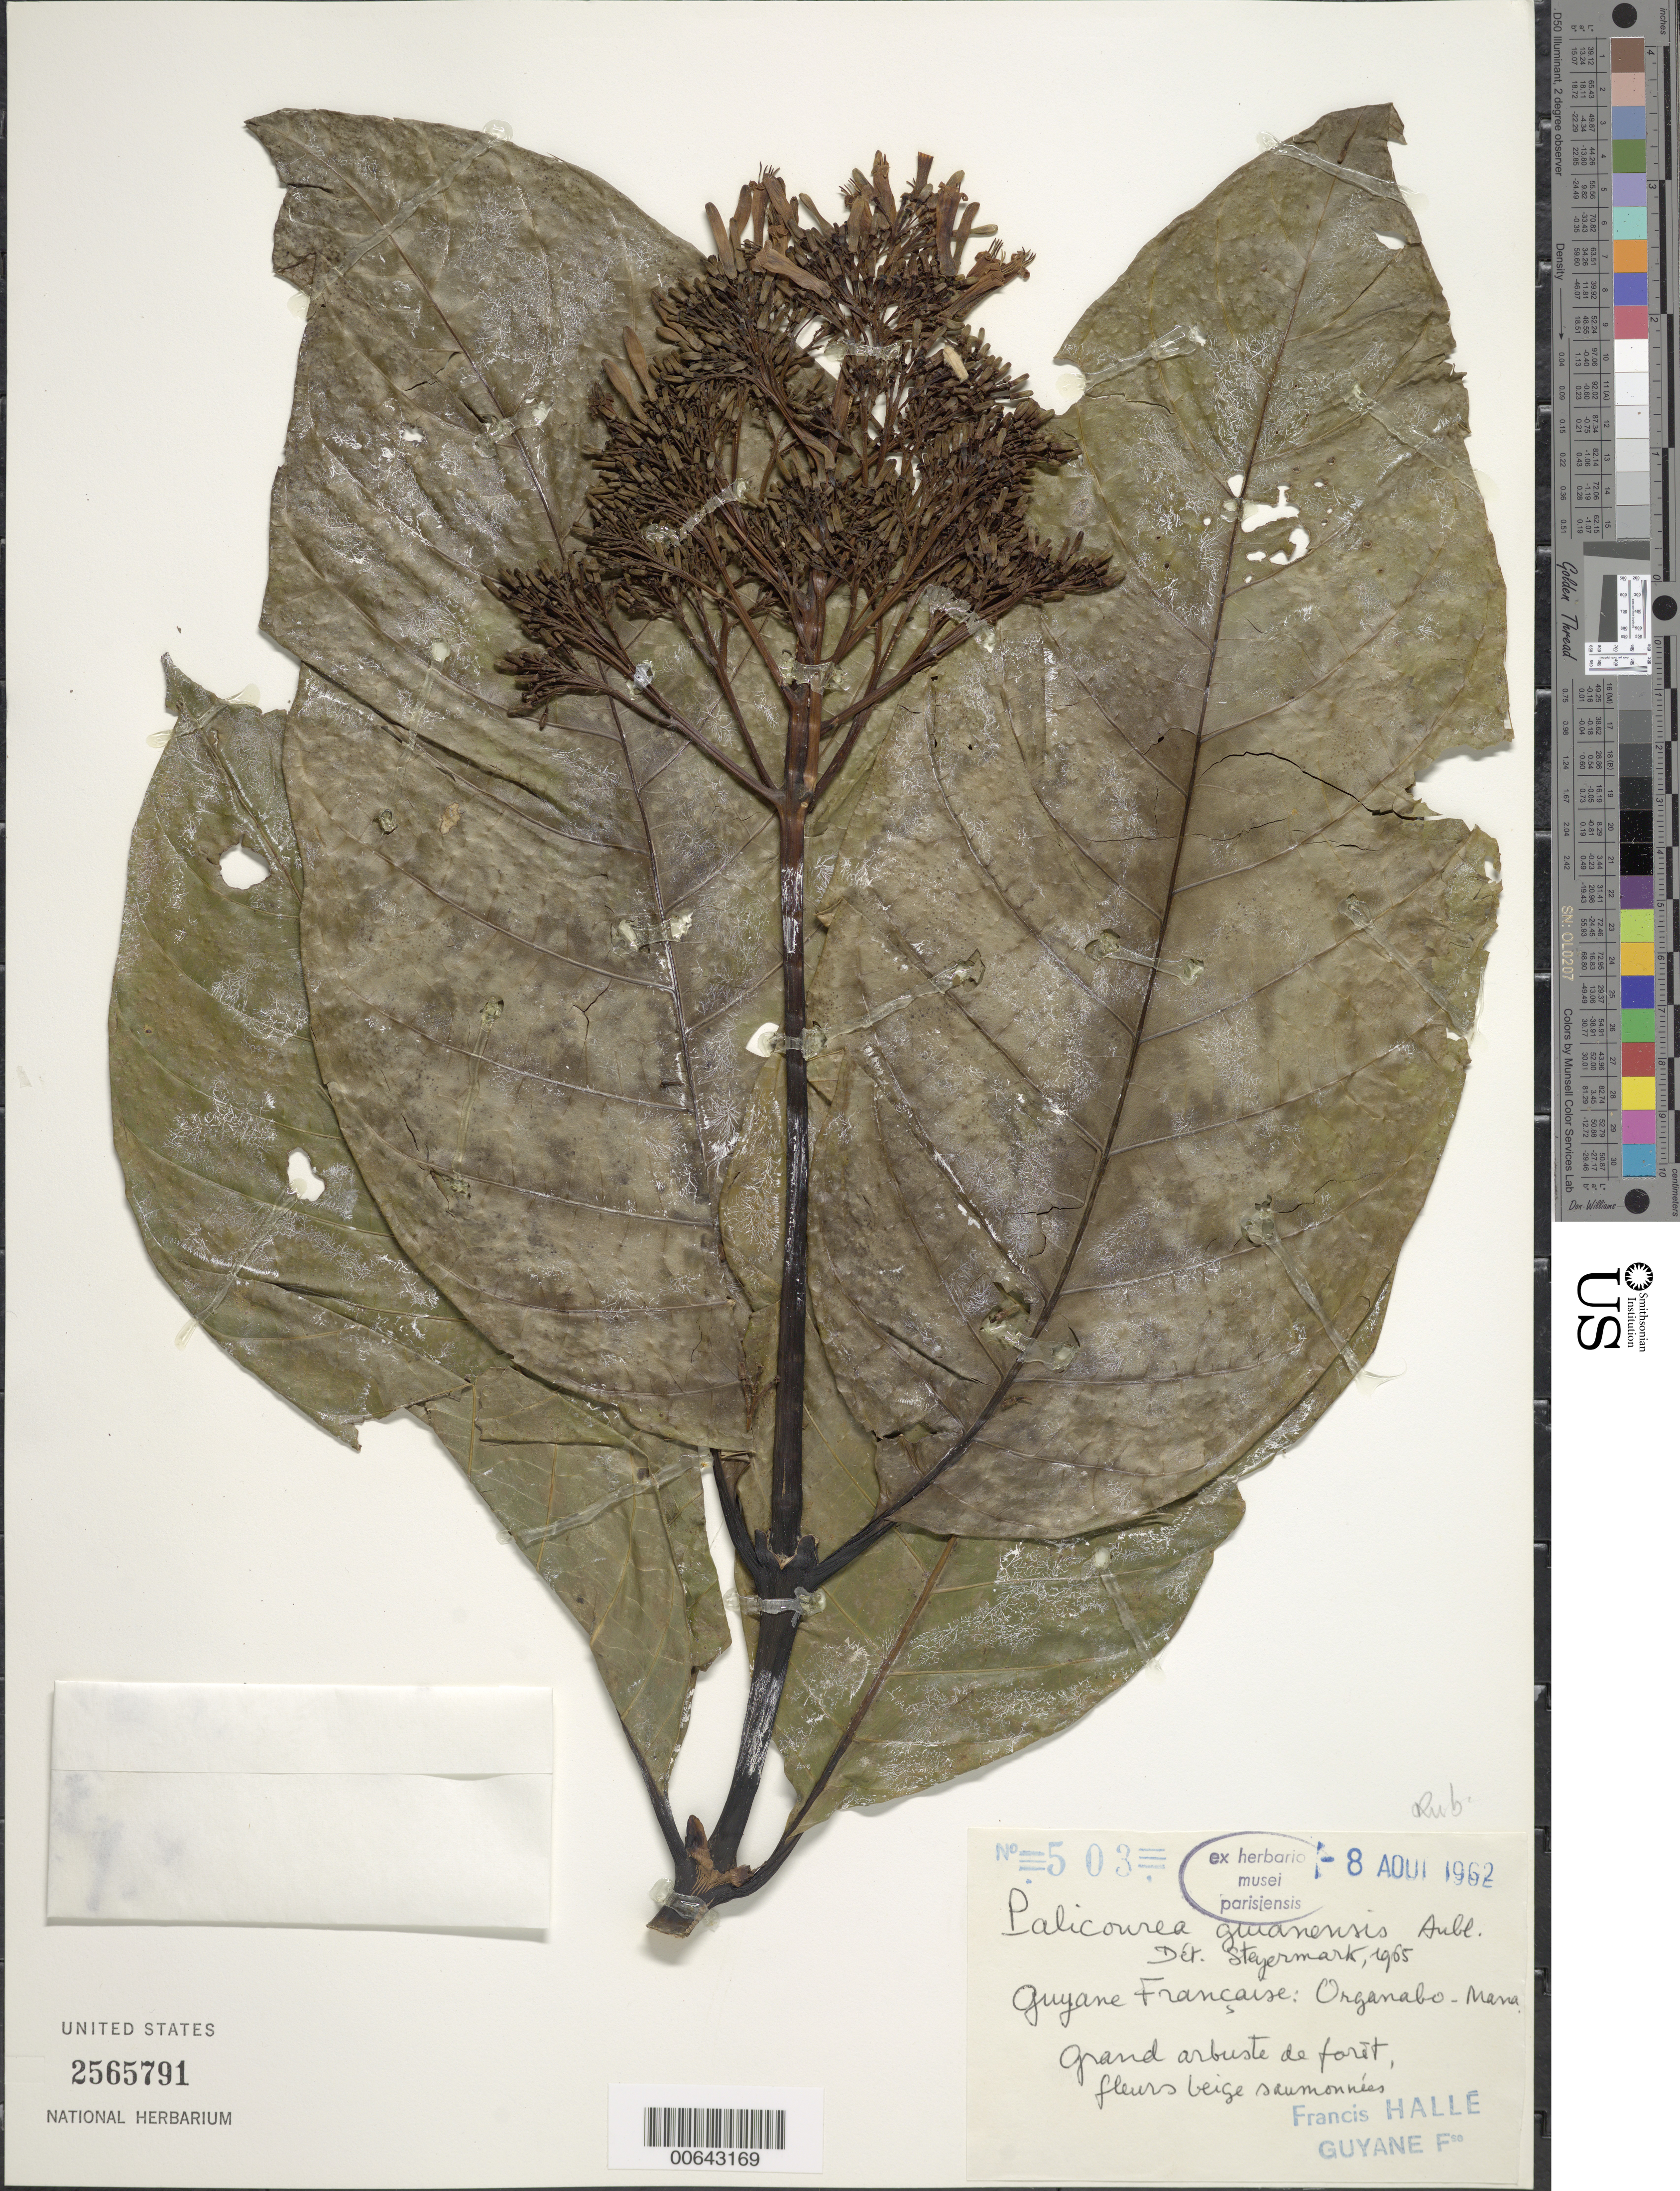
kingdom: Plantae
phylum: Tracheophyta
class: Magnoliopsida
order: Gentianales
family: Rubiaceae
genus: Palicourea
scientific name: Palicourea guianensis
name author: Aubl.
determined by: Steyermark, Julian A., (VEN)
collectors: F. Hallé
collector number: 503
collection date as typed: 8-Aug-62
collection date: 1962-08-08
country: French Guiana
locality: Organabo, Mana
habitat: Forêt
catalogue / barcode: US 2565791